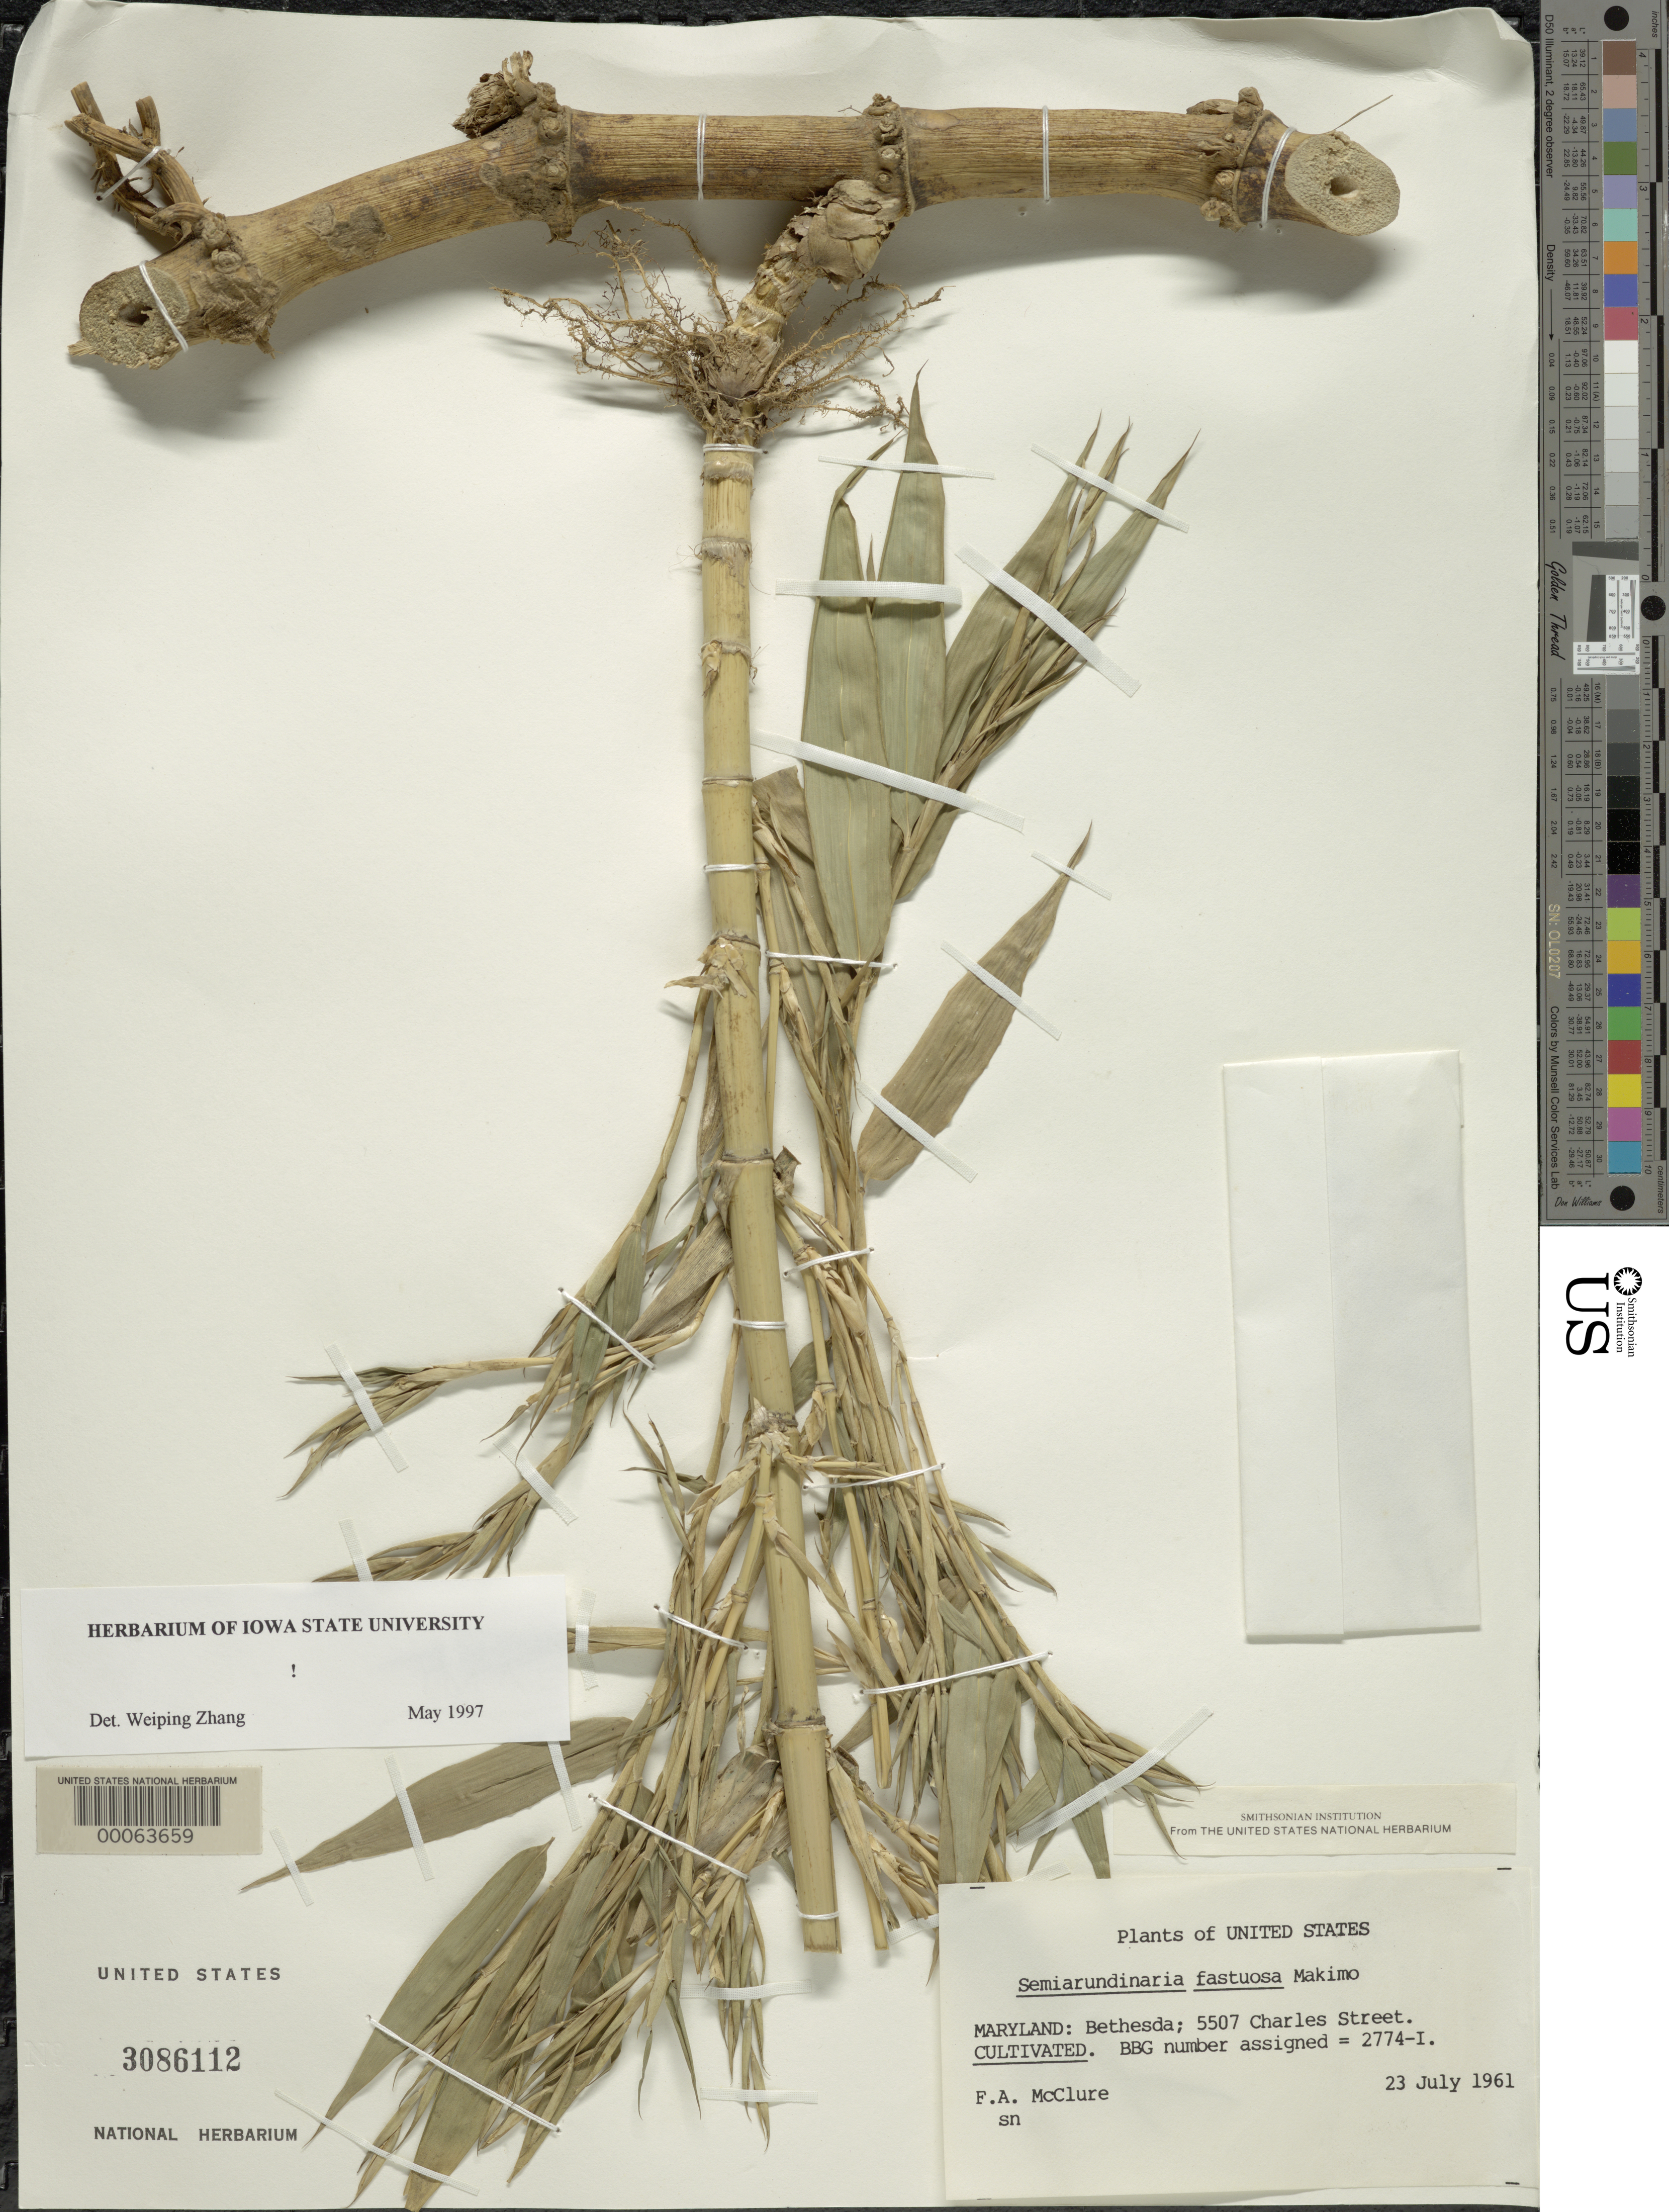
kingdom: Plantae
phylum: Tracheophyta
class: Liliopsida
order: Poales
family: Poaceae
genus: Semiarundinaria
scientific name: Semiarundinaria fastuosa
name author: Makino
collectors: F. A. McClure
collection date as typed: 23 Jul 1961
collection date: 1961-07-23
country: United States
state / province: Maryland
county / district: Montgomery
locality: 5507 Charles Street, Bethesda (McClure's garden)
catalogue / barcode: US 3086112